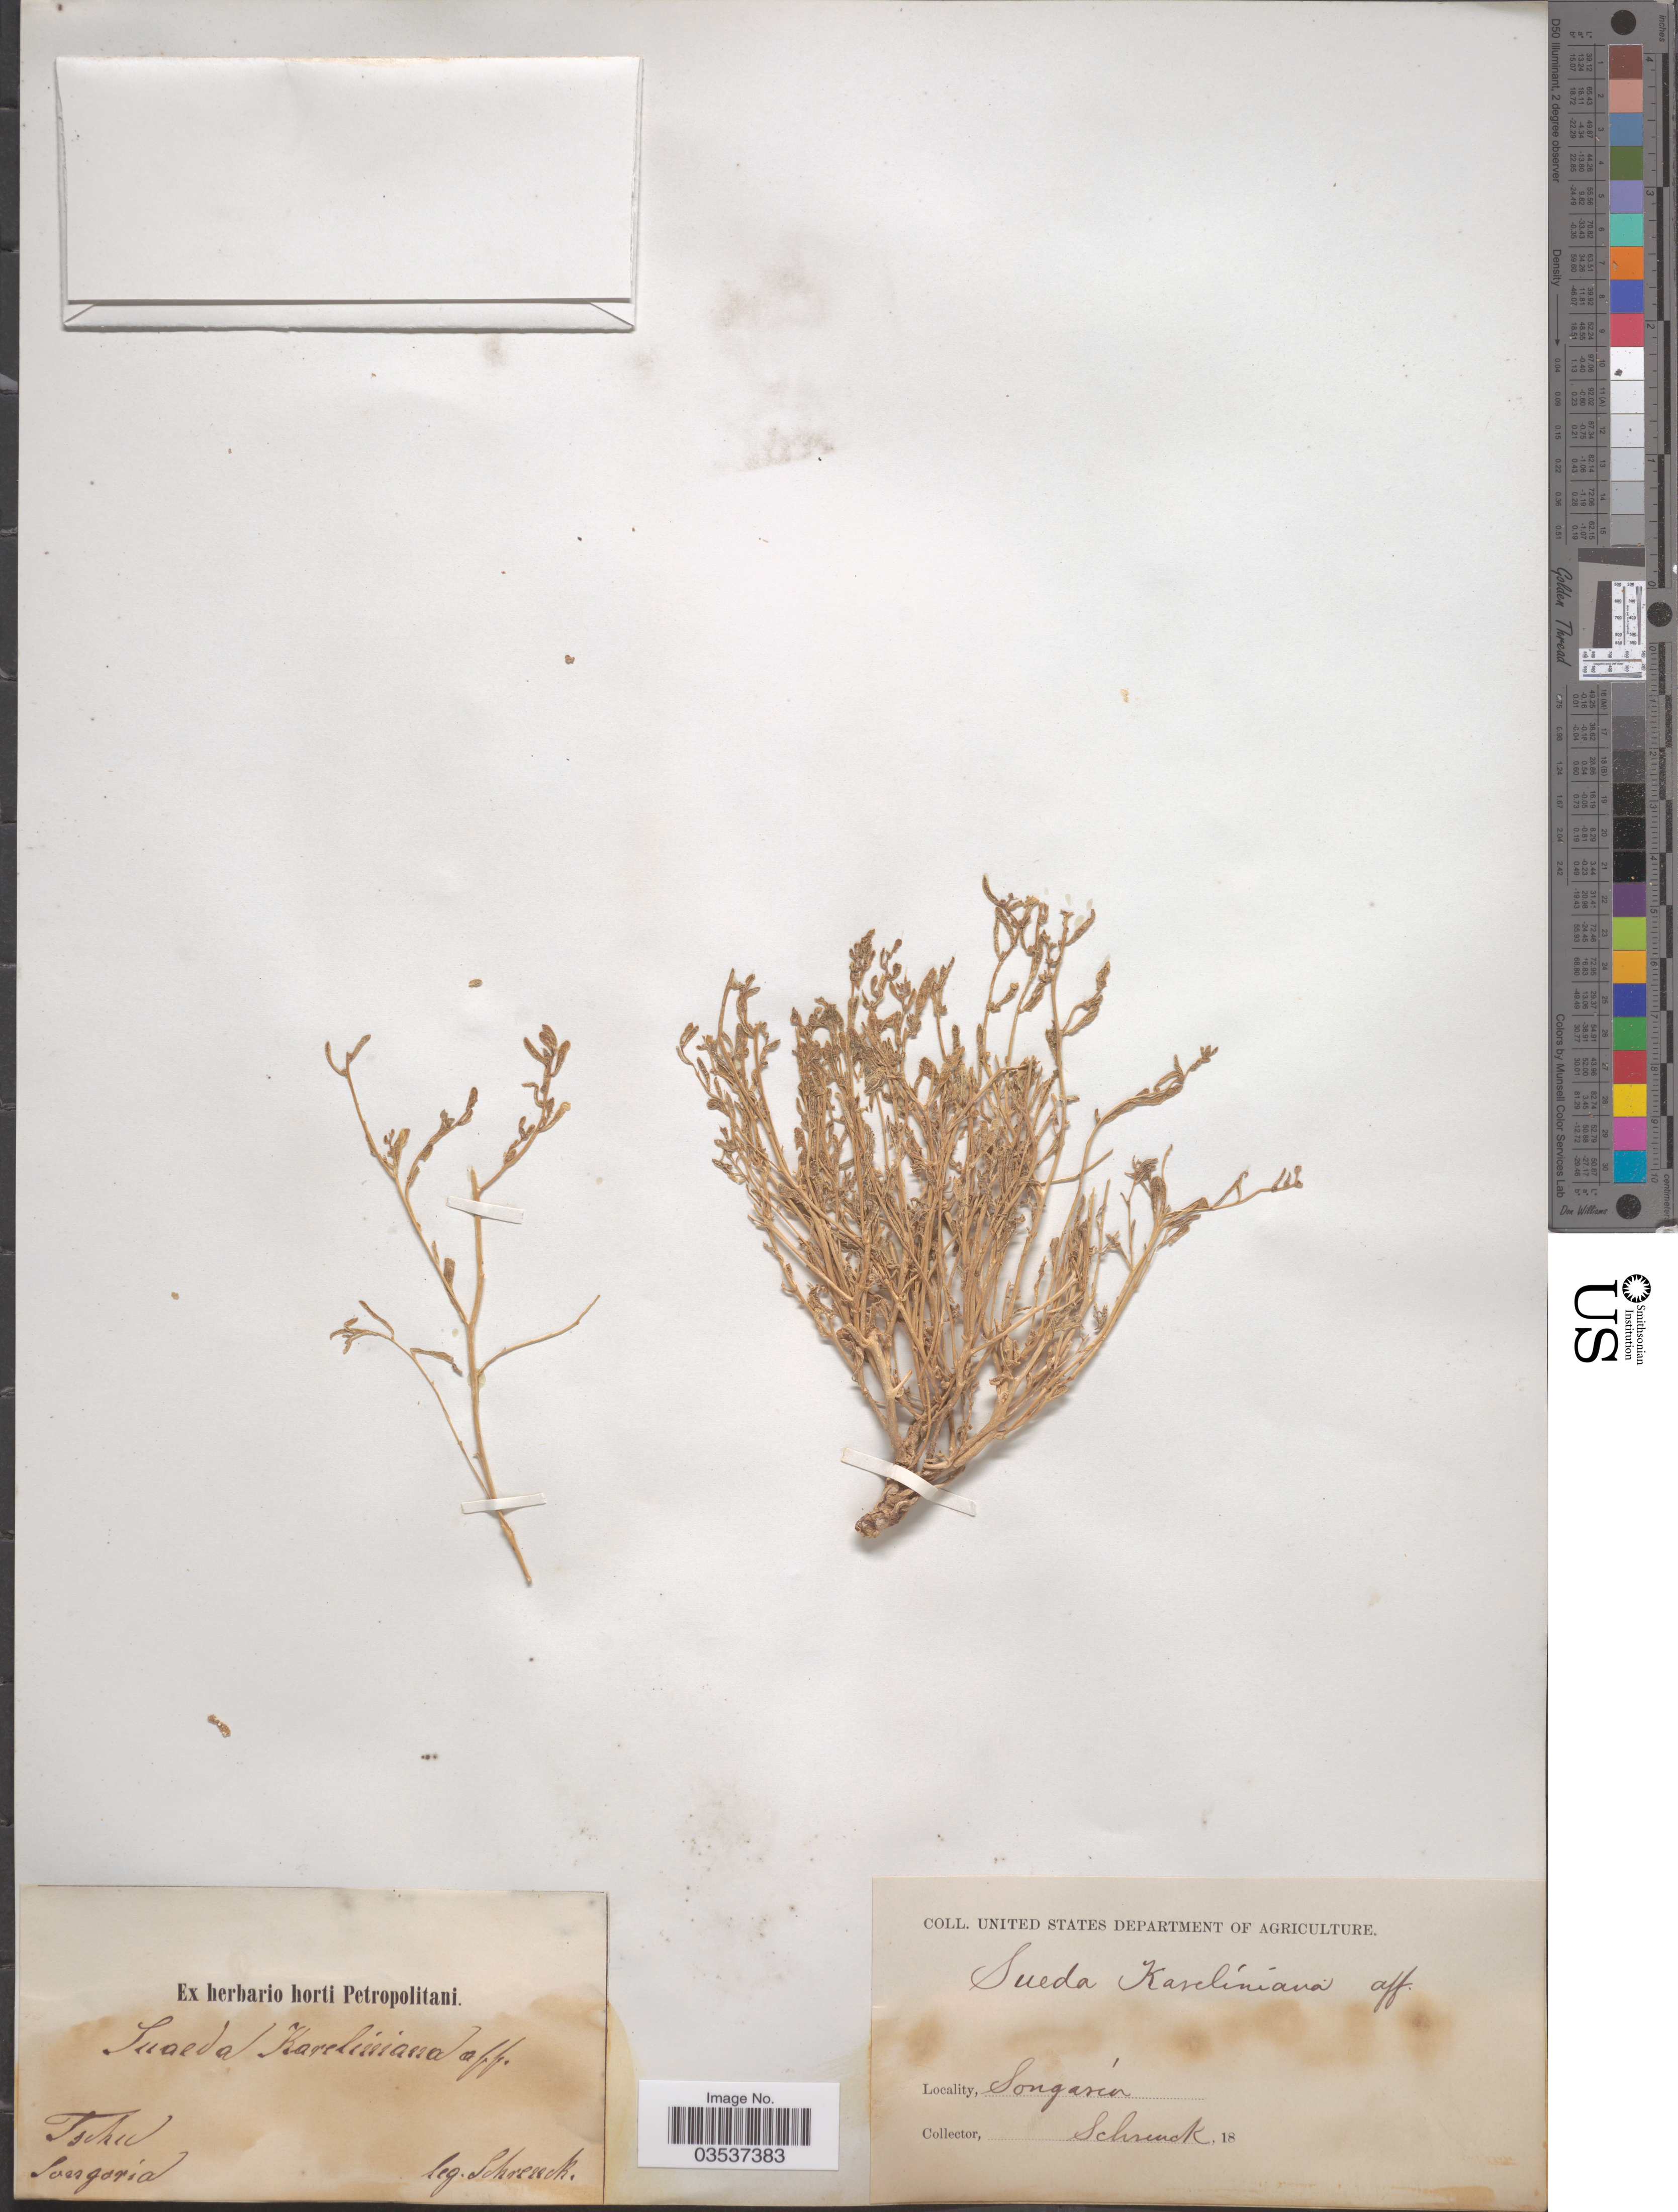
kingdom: Plantae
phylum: Tracheophyta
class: Magnoliopsida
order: Caryophyllales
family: Amaranthaceae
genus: Suaeda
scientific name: Suaeda kareliniana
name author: Fenzl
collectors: A.G. Schrenk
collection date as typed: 18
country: Kazakhstan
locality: Tschu. Songaria.